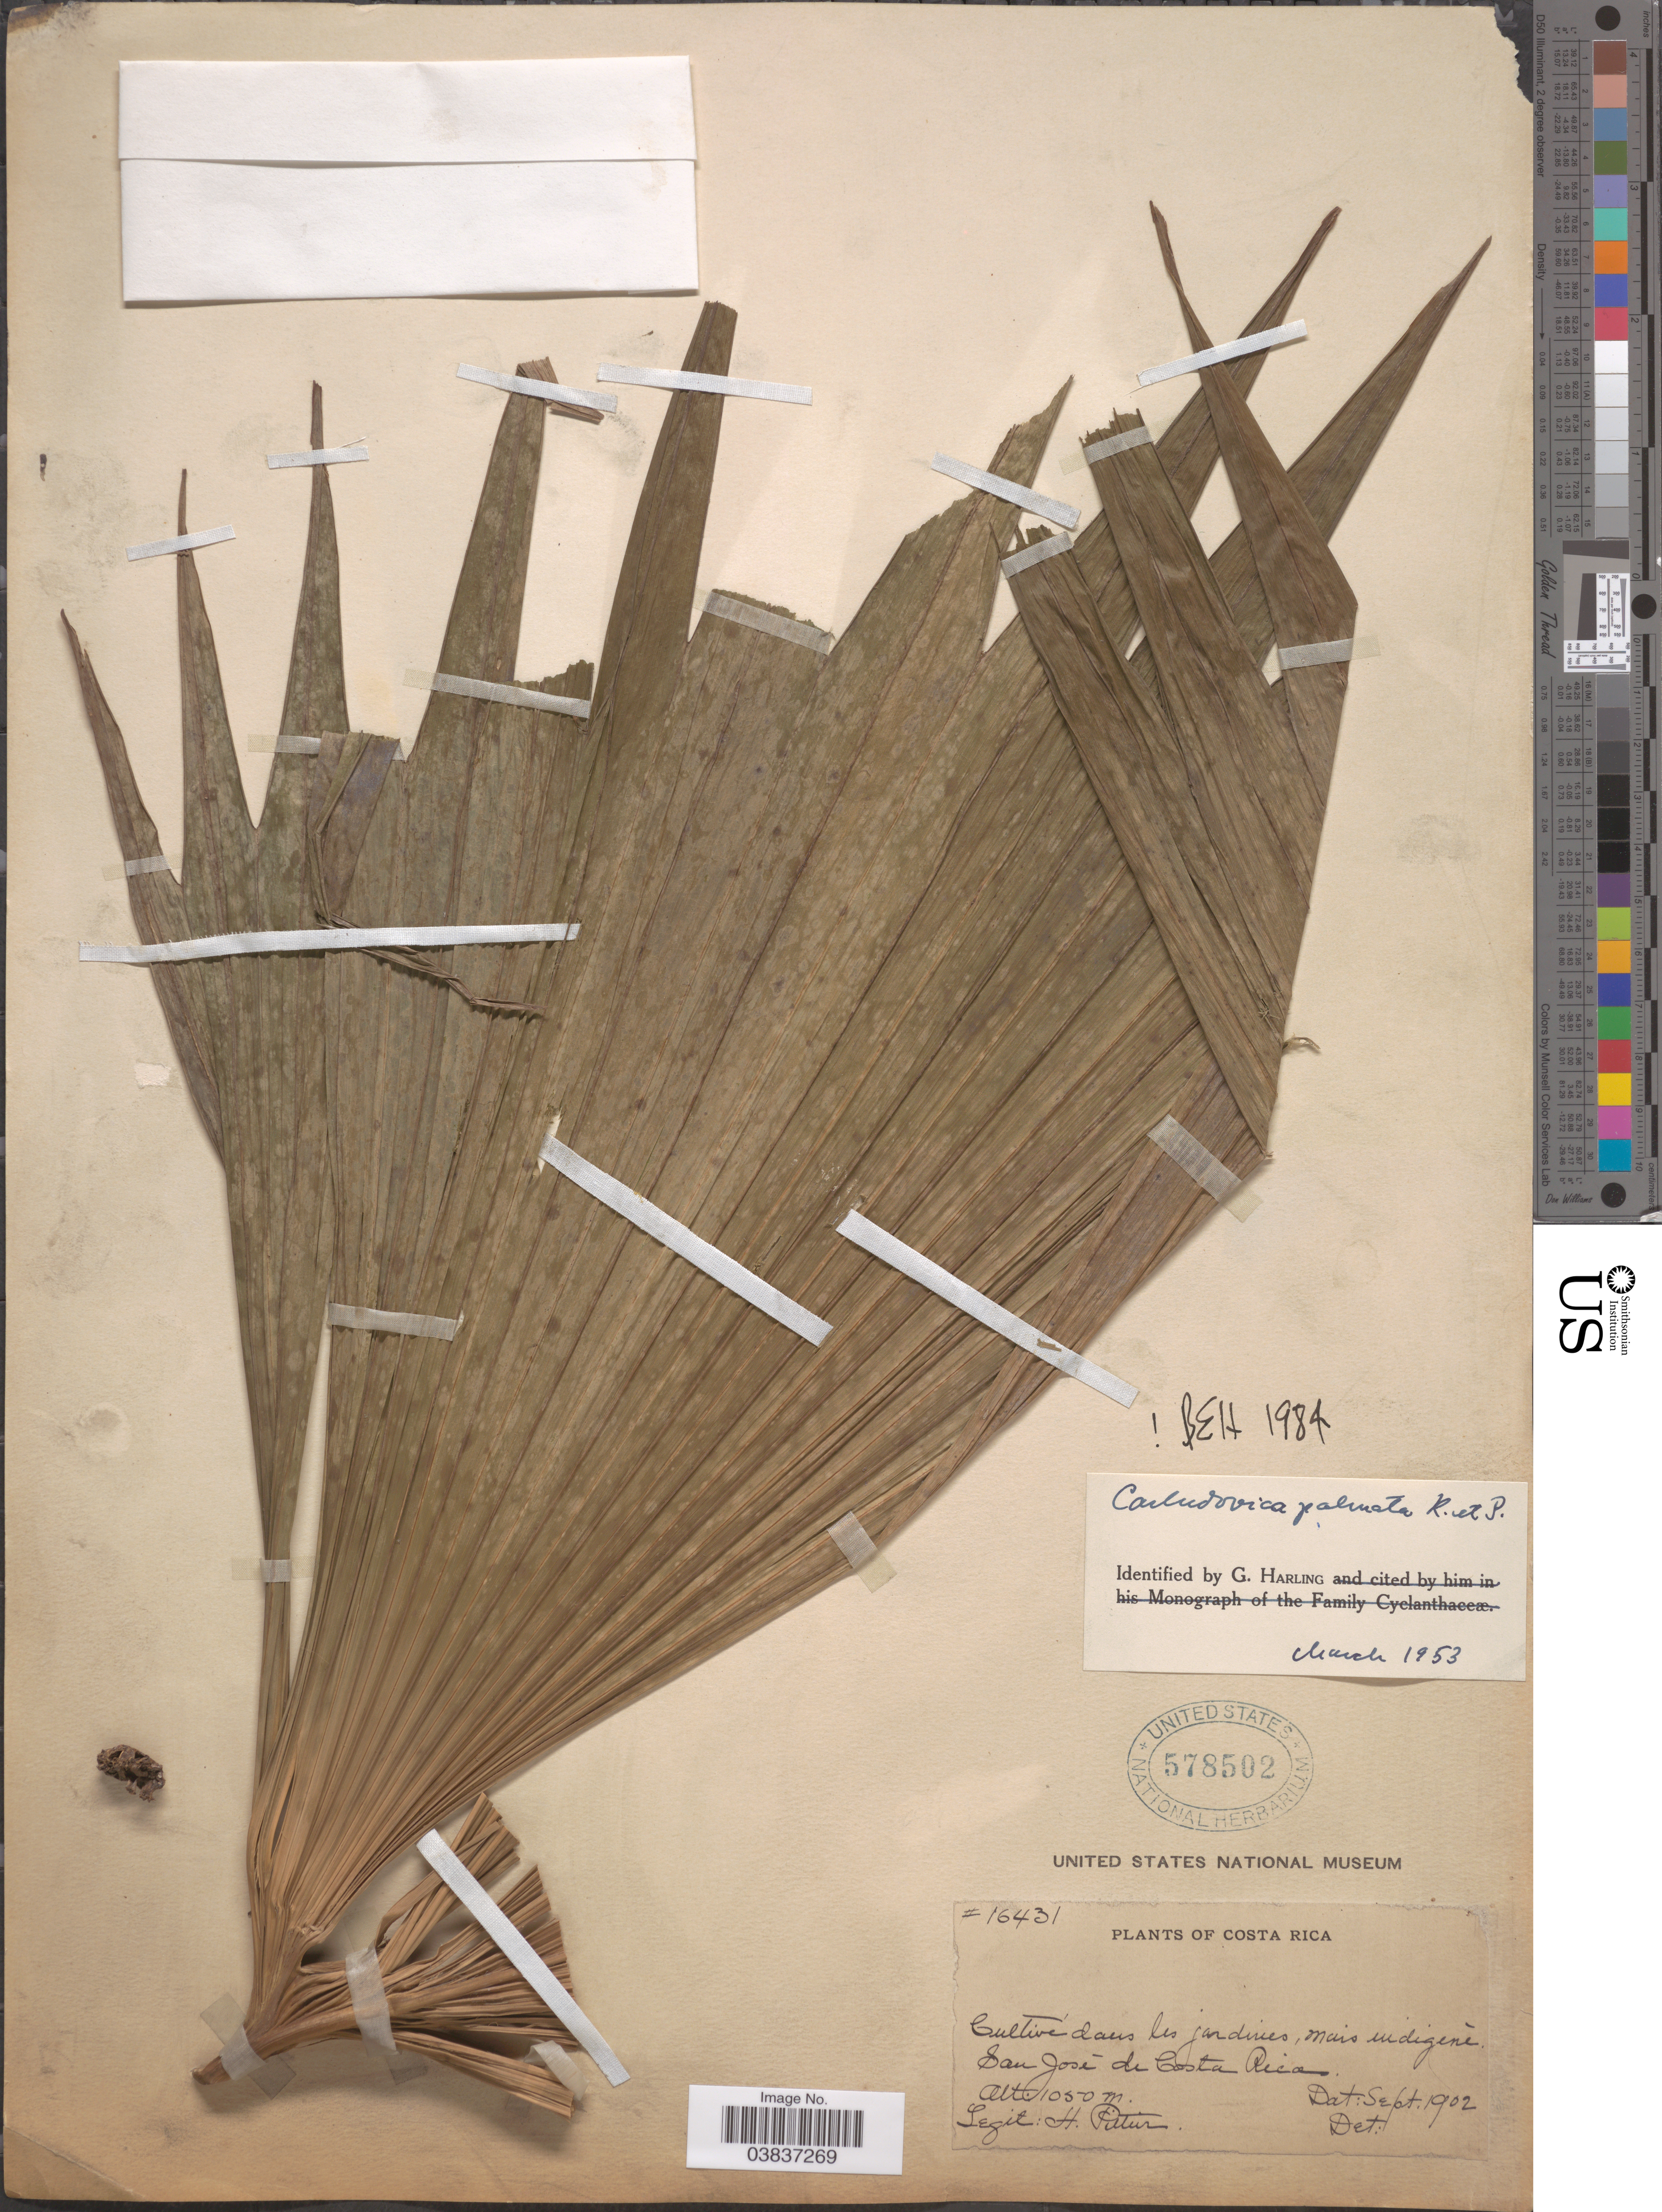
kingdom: Plantae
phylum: Tracheophyta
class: Liliopsida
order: Pandanales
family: Cyclanthaceae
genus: Carludovica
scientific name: Carludovica palmata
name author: Ruiz & Pav.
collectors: H. F. Pittier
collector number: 16431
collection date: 1902-09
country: Costa Rica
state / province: San José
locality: Les jardines.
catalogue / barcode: US 578502